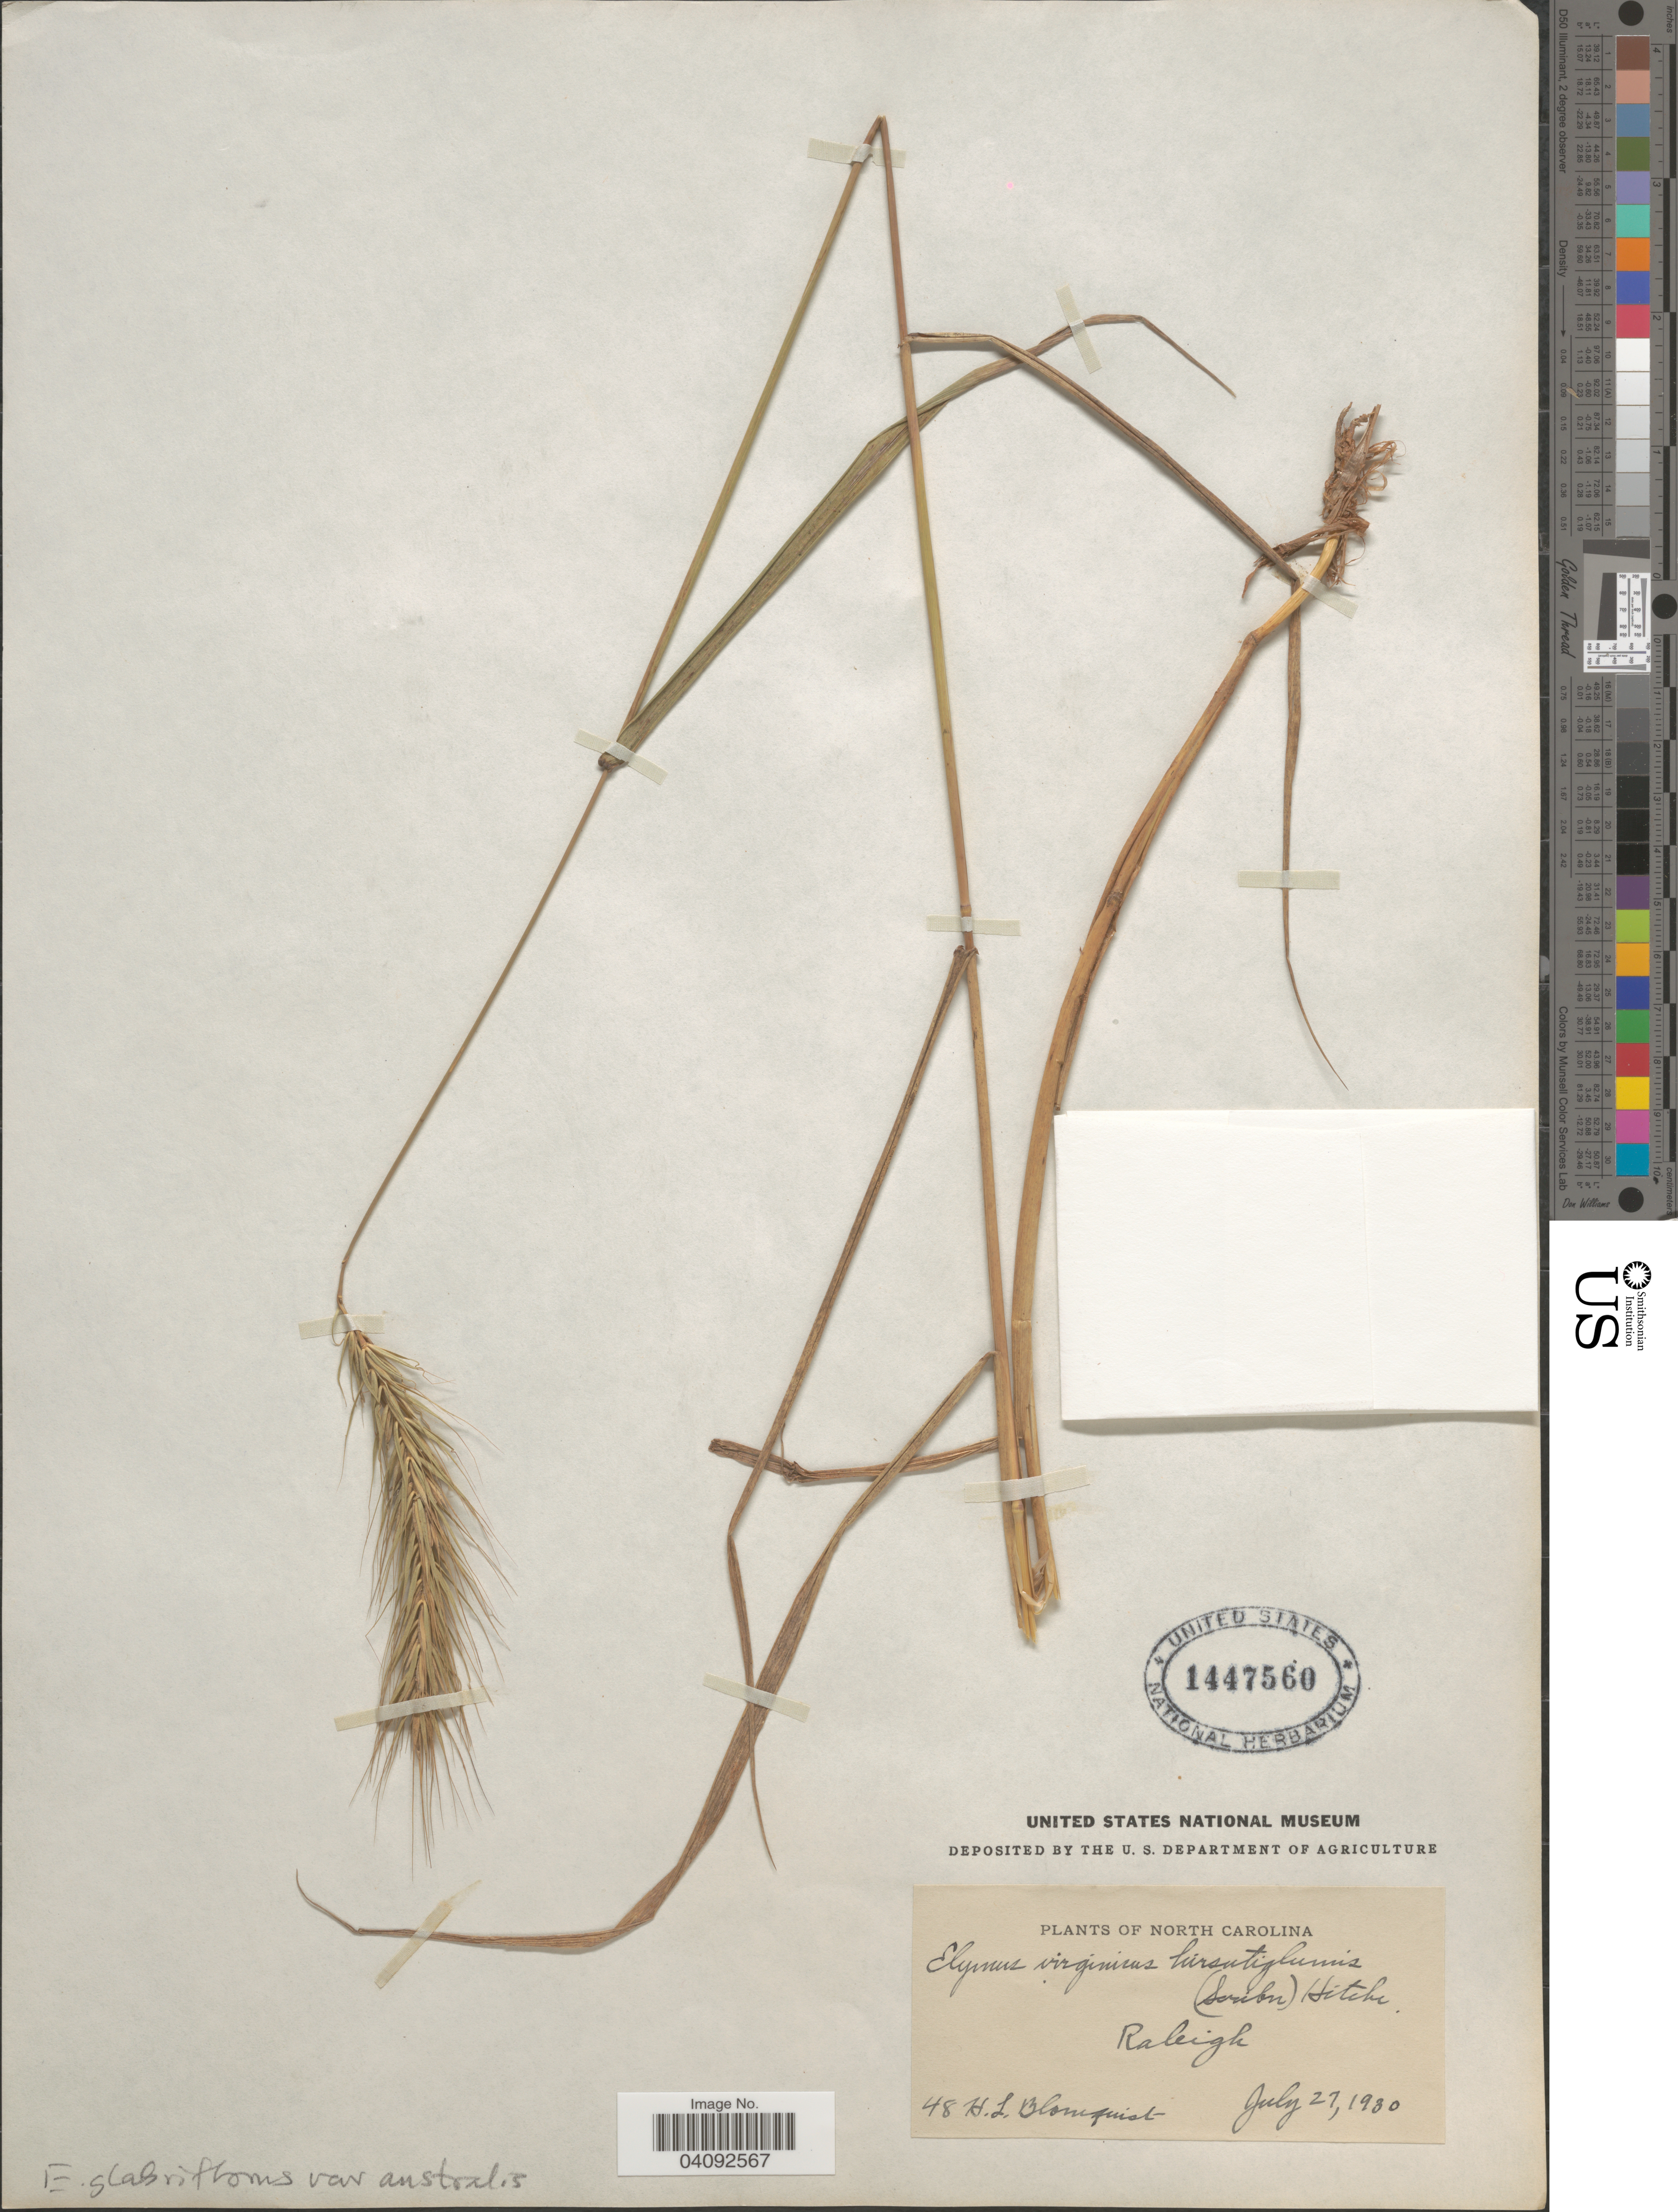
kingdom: Plantae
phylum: Tracheophyta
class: Liliopsida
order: Poales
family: Poaceae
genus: Elymus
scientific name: Elymus glabriflorus var. australis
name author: (Scribn. & C.R. Ball) J.J.N. Campb.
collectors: H. Blomquist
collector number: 48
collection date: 1930-07-27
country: United States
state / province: North Carolina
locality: Raleigh.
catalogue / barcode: US 1447560